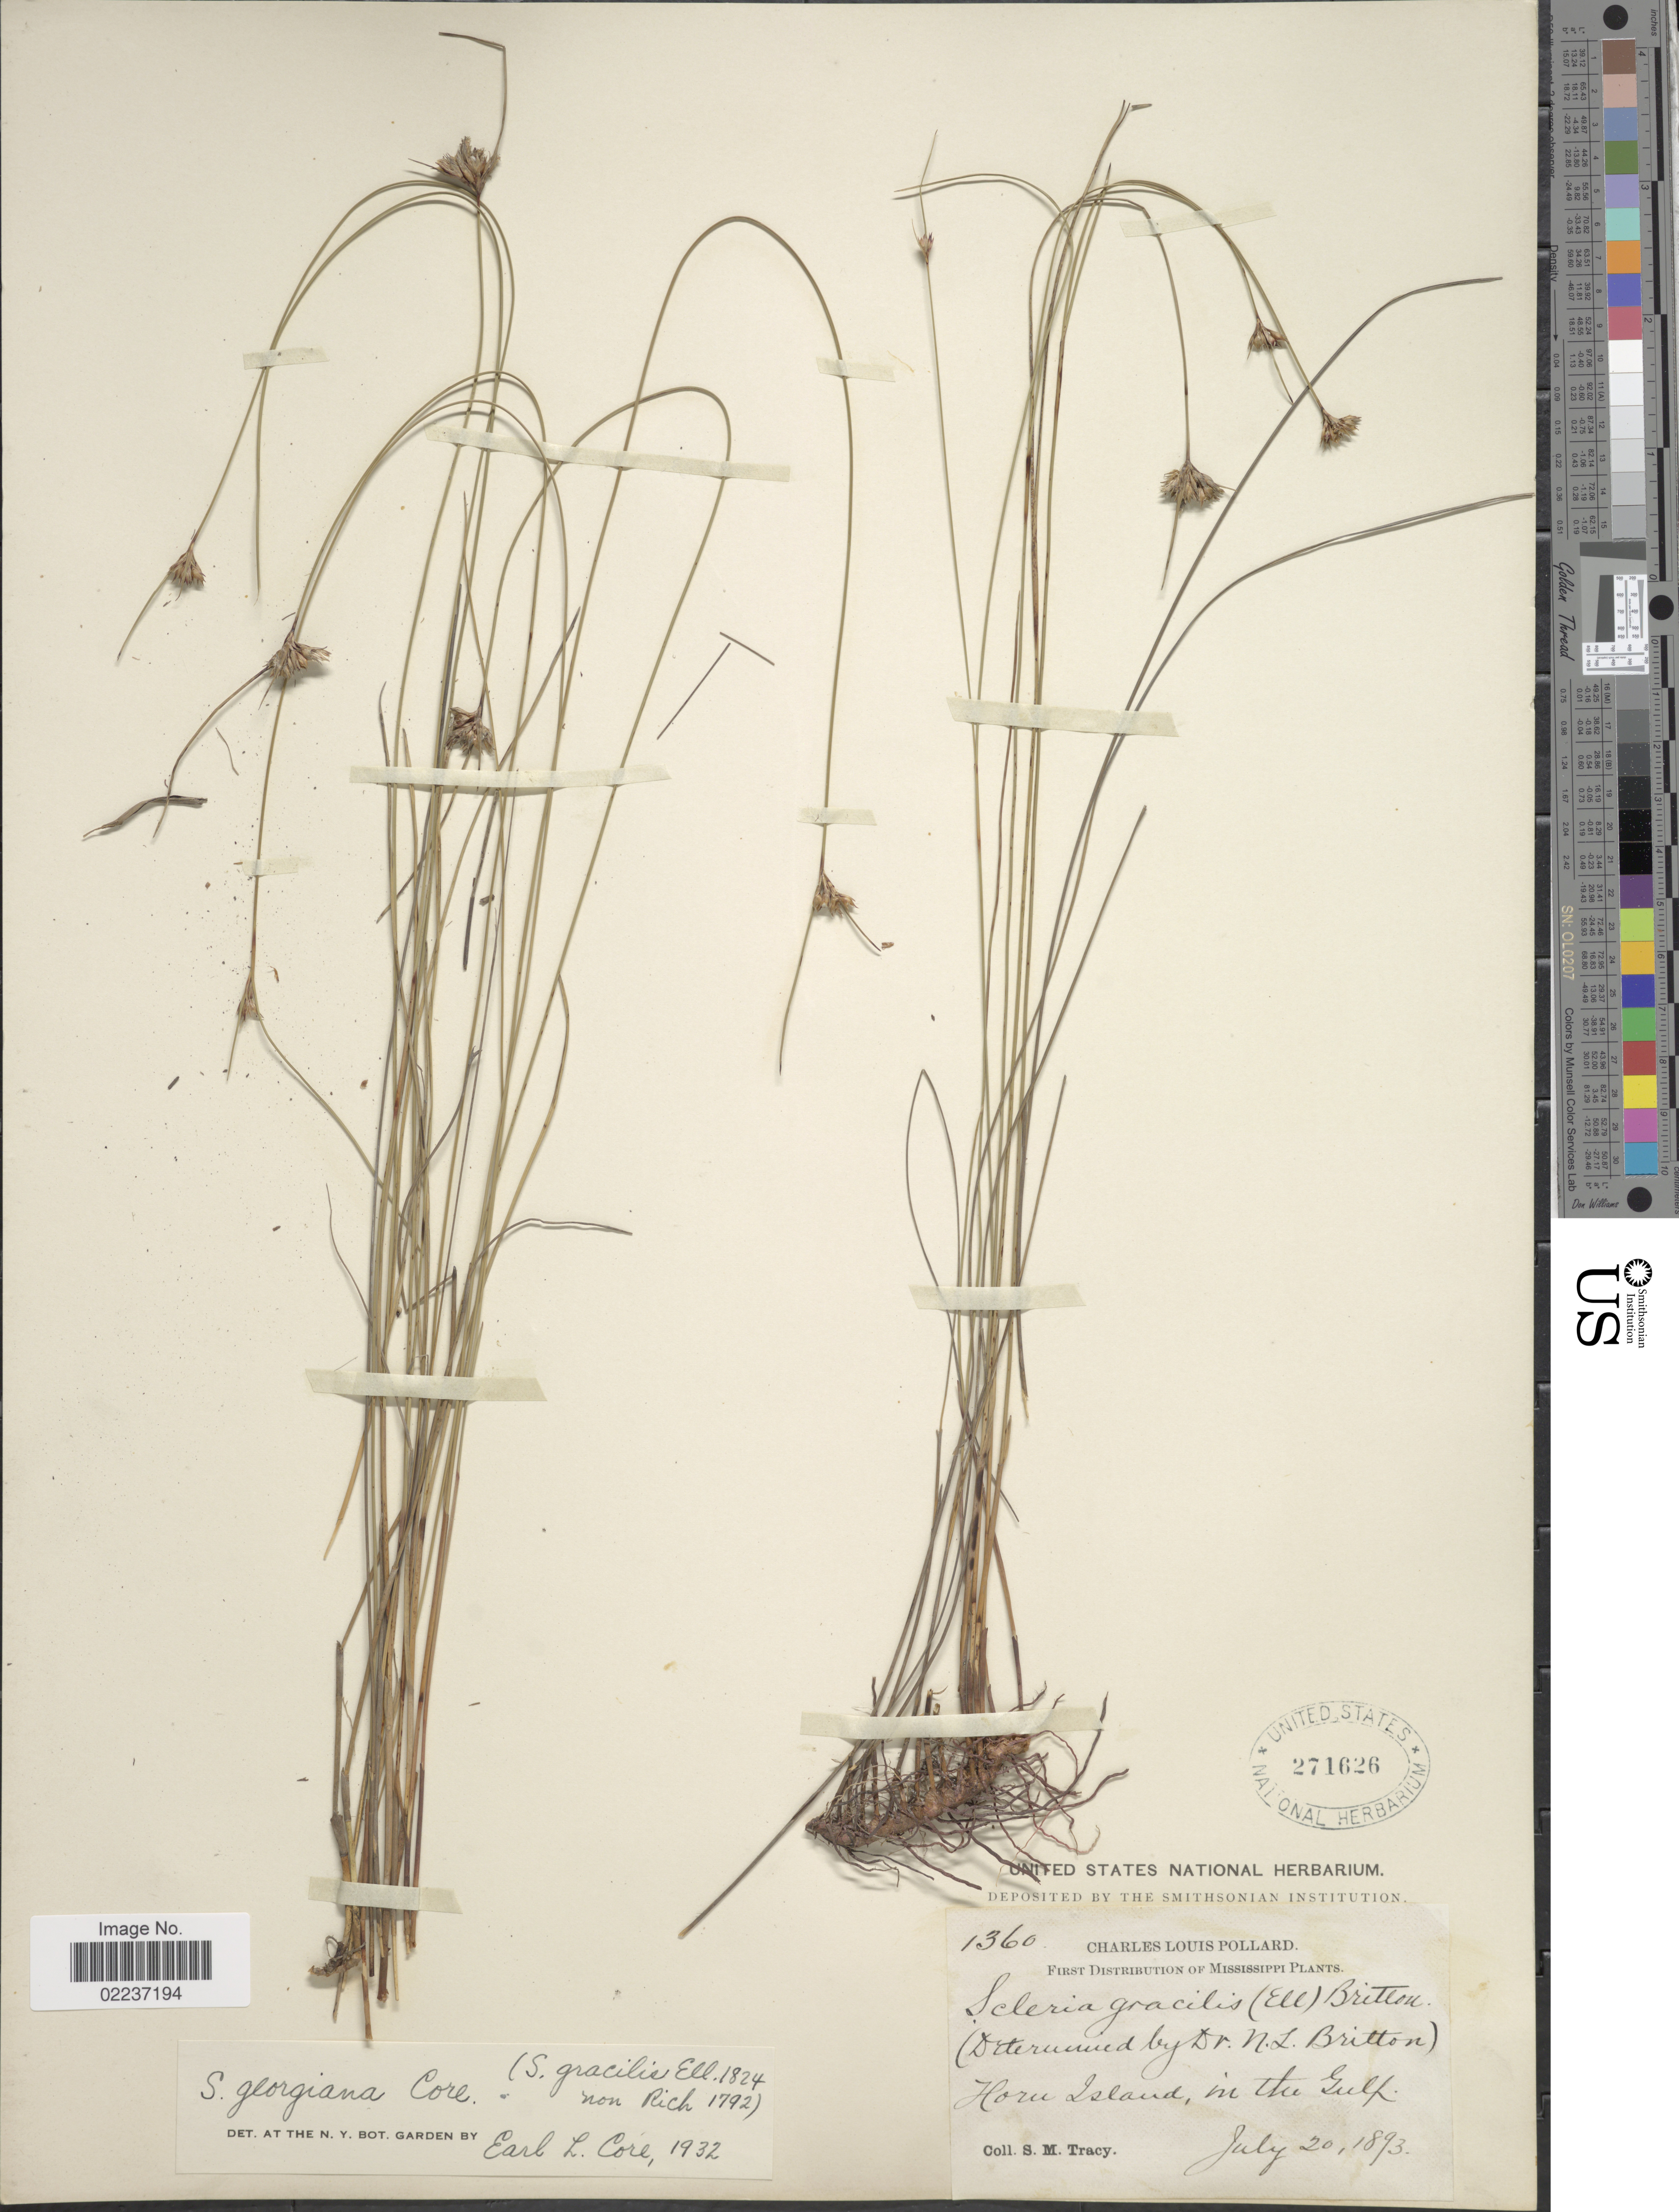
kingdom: Plantae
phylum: Tracheophyta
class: Liliopsida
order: Poales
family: Cyperaceae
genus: Scleria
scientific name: Scleria georgiana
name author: Core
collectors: S. M. Tracy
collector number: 1360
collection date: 1893-07-20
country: United States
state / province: Mississippi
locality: Horn Island, in the gulf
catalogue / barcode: US 271626